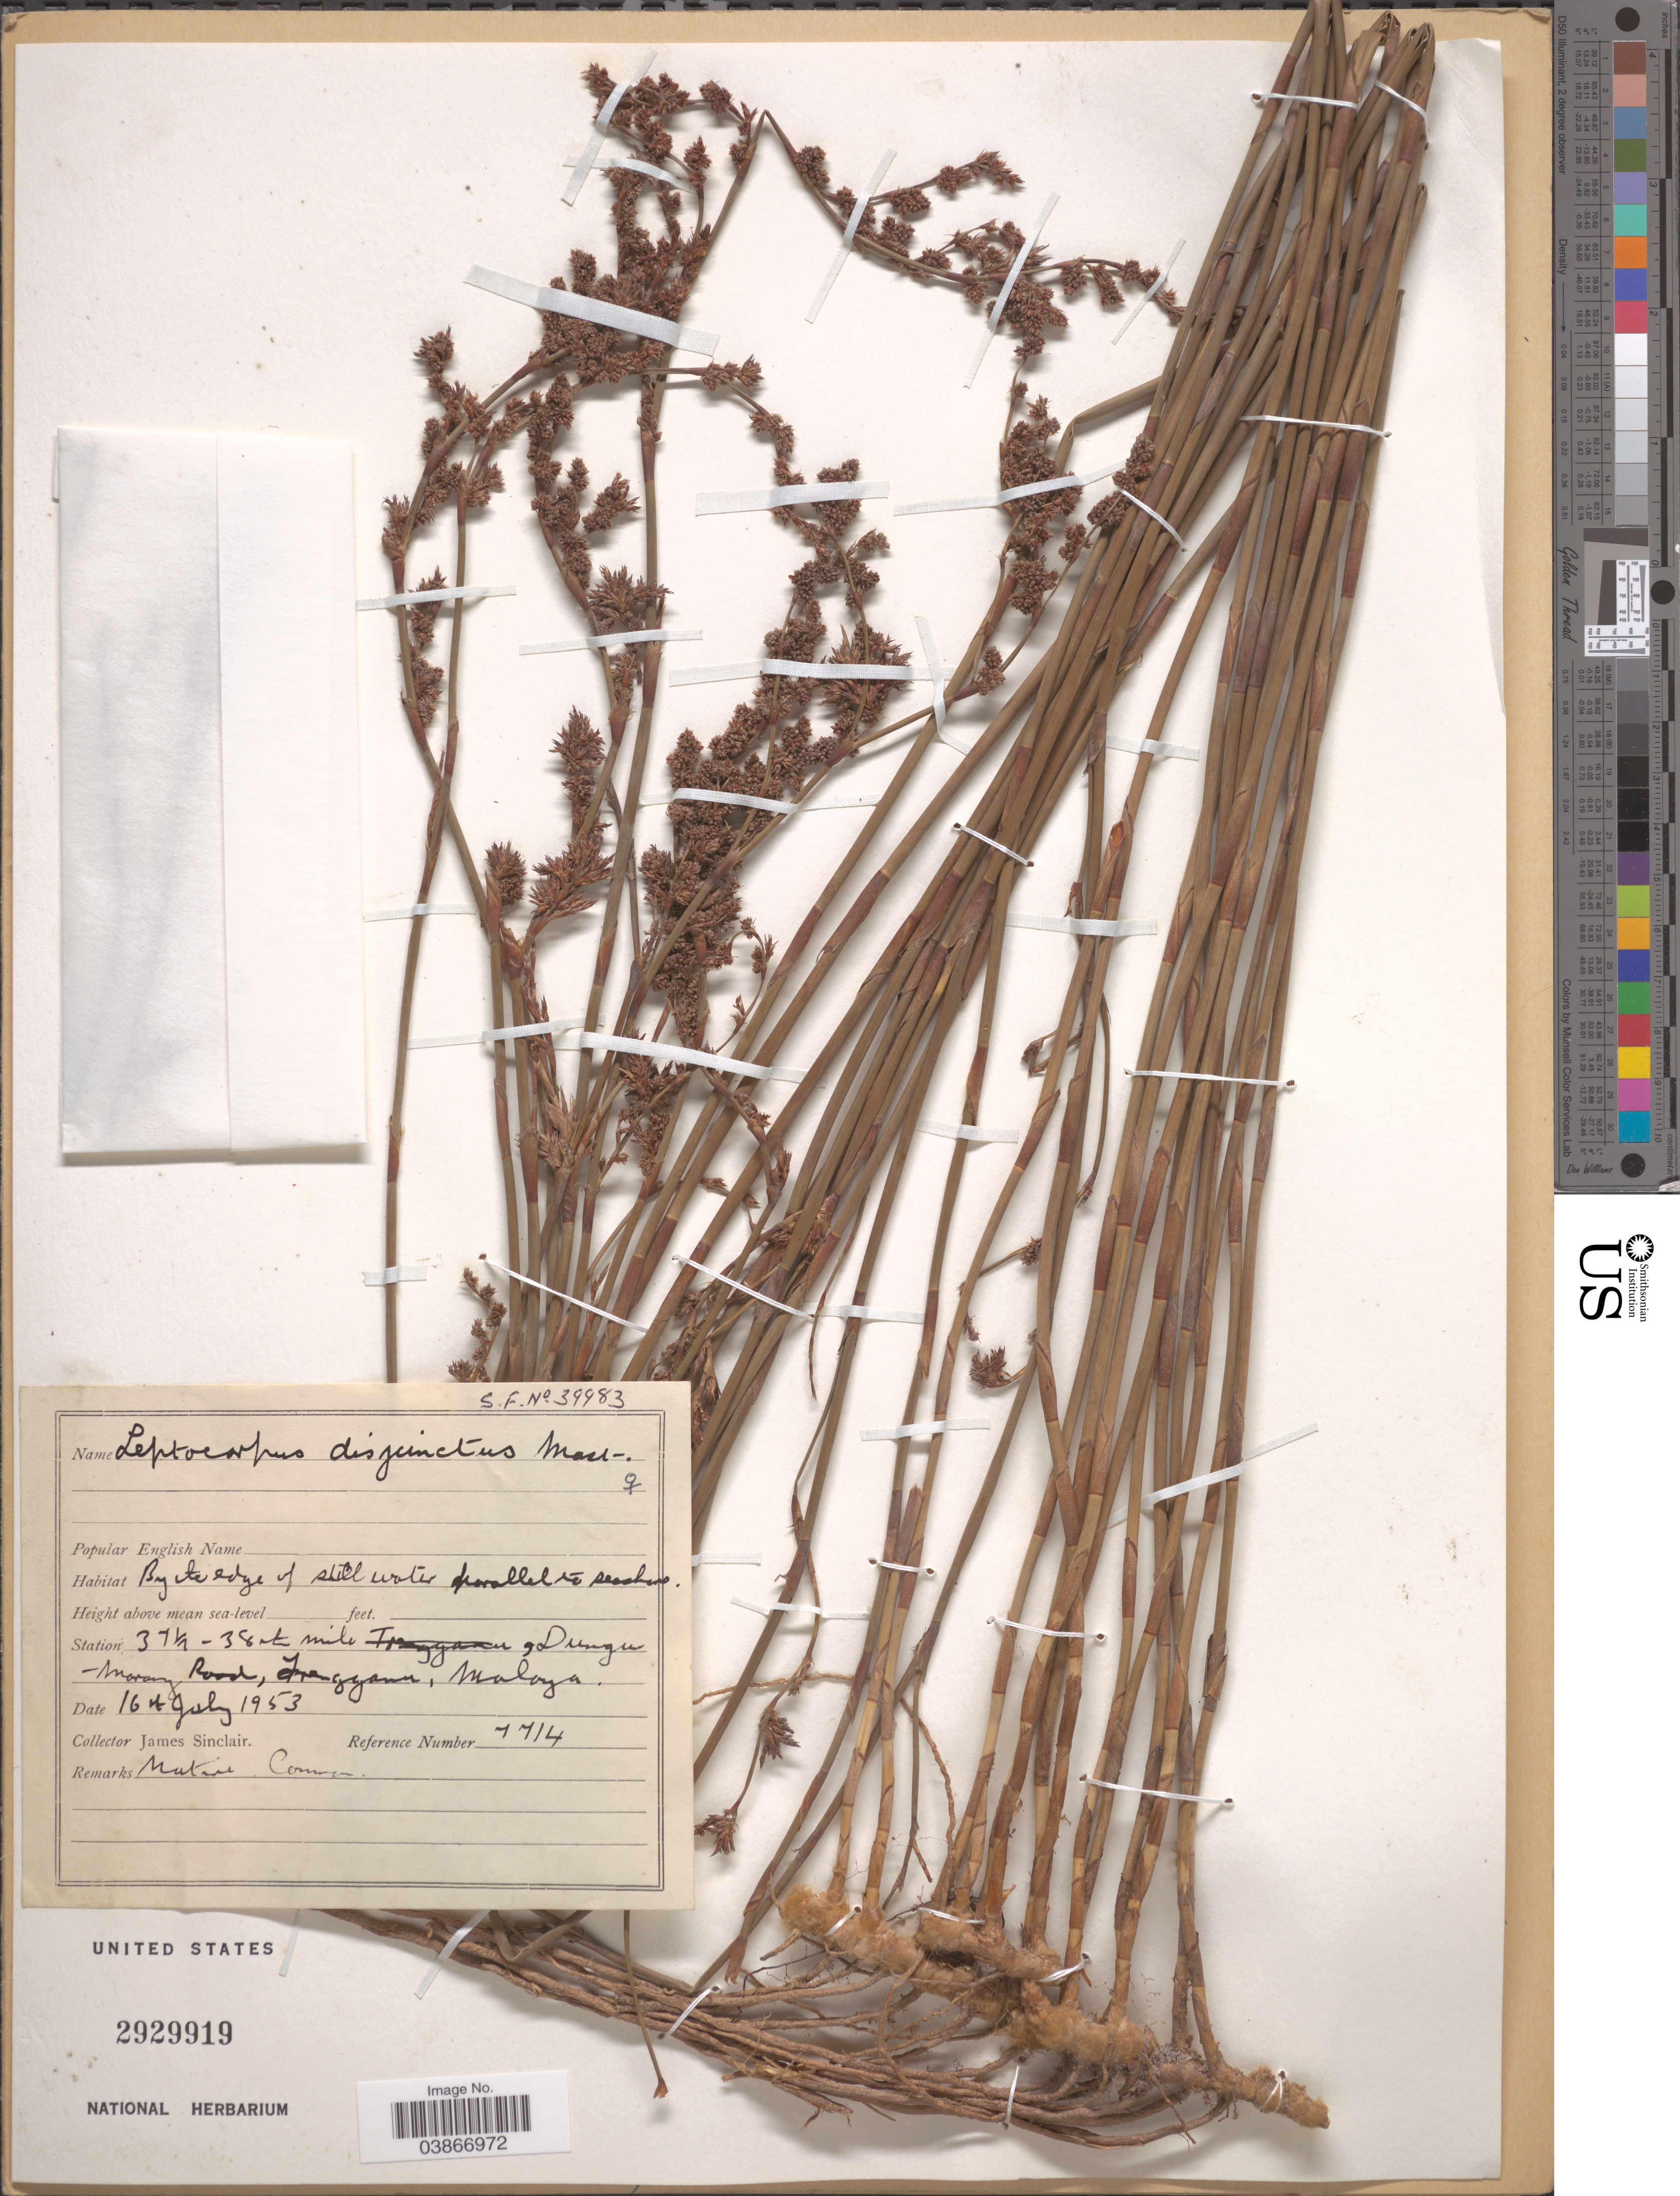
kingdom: Plantae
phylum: Tracheophyta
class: Liliopsida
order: Poales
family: Restionaceae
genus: Leptocarpus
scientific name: Leptocarpus disjunctus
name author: Mast.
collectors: J. Sinclair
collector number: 7714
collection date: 1953-07-16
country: Malaysia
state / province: Terengganu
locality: Station. 37½-38s nt mile, Dungu-Morong Road, Malaya.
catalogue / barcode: US 2929919